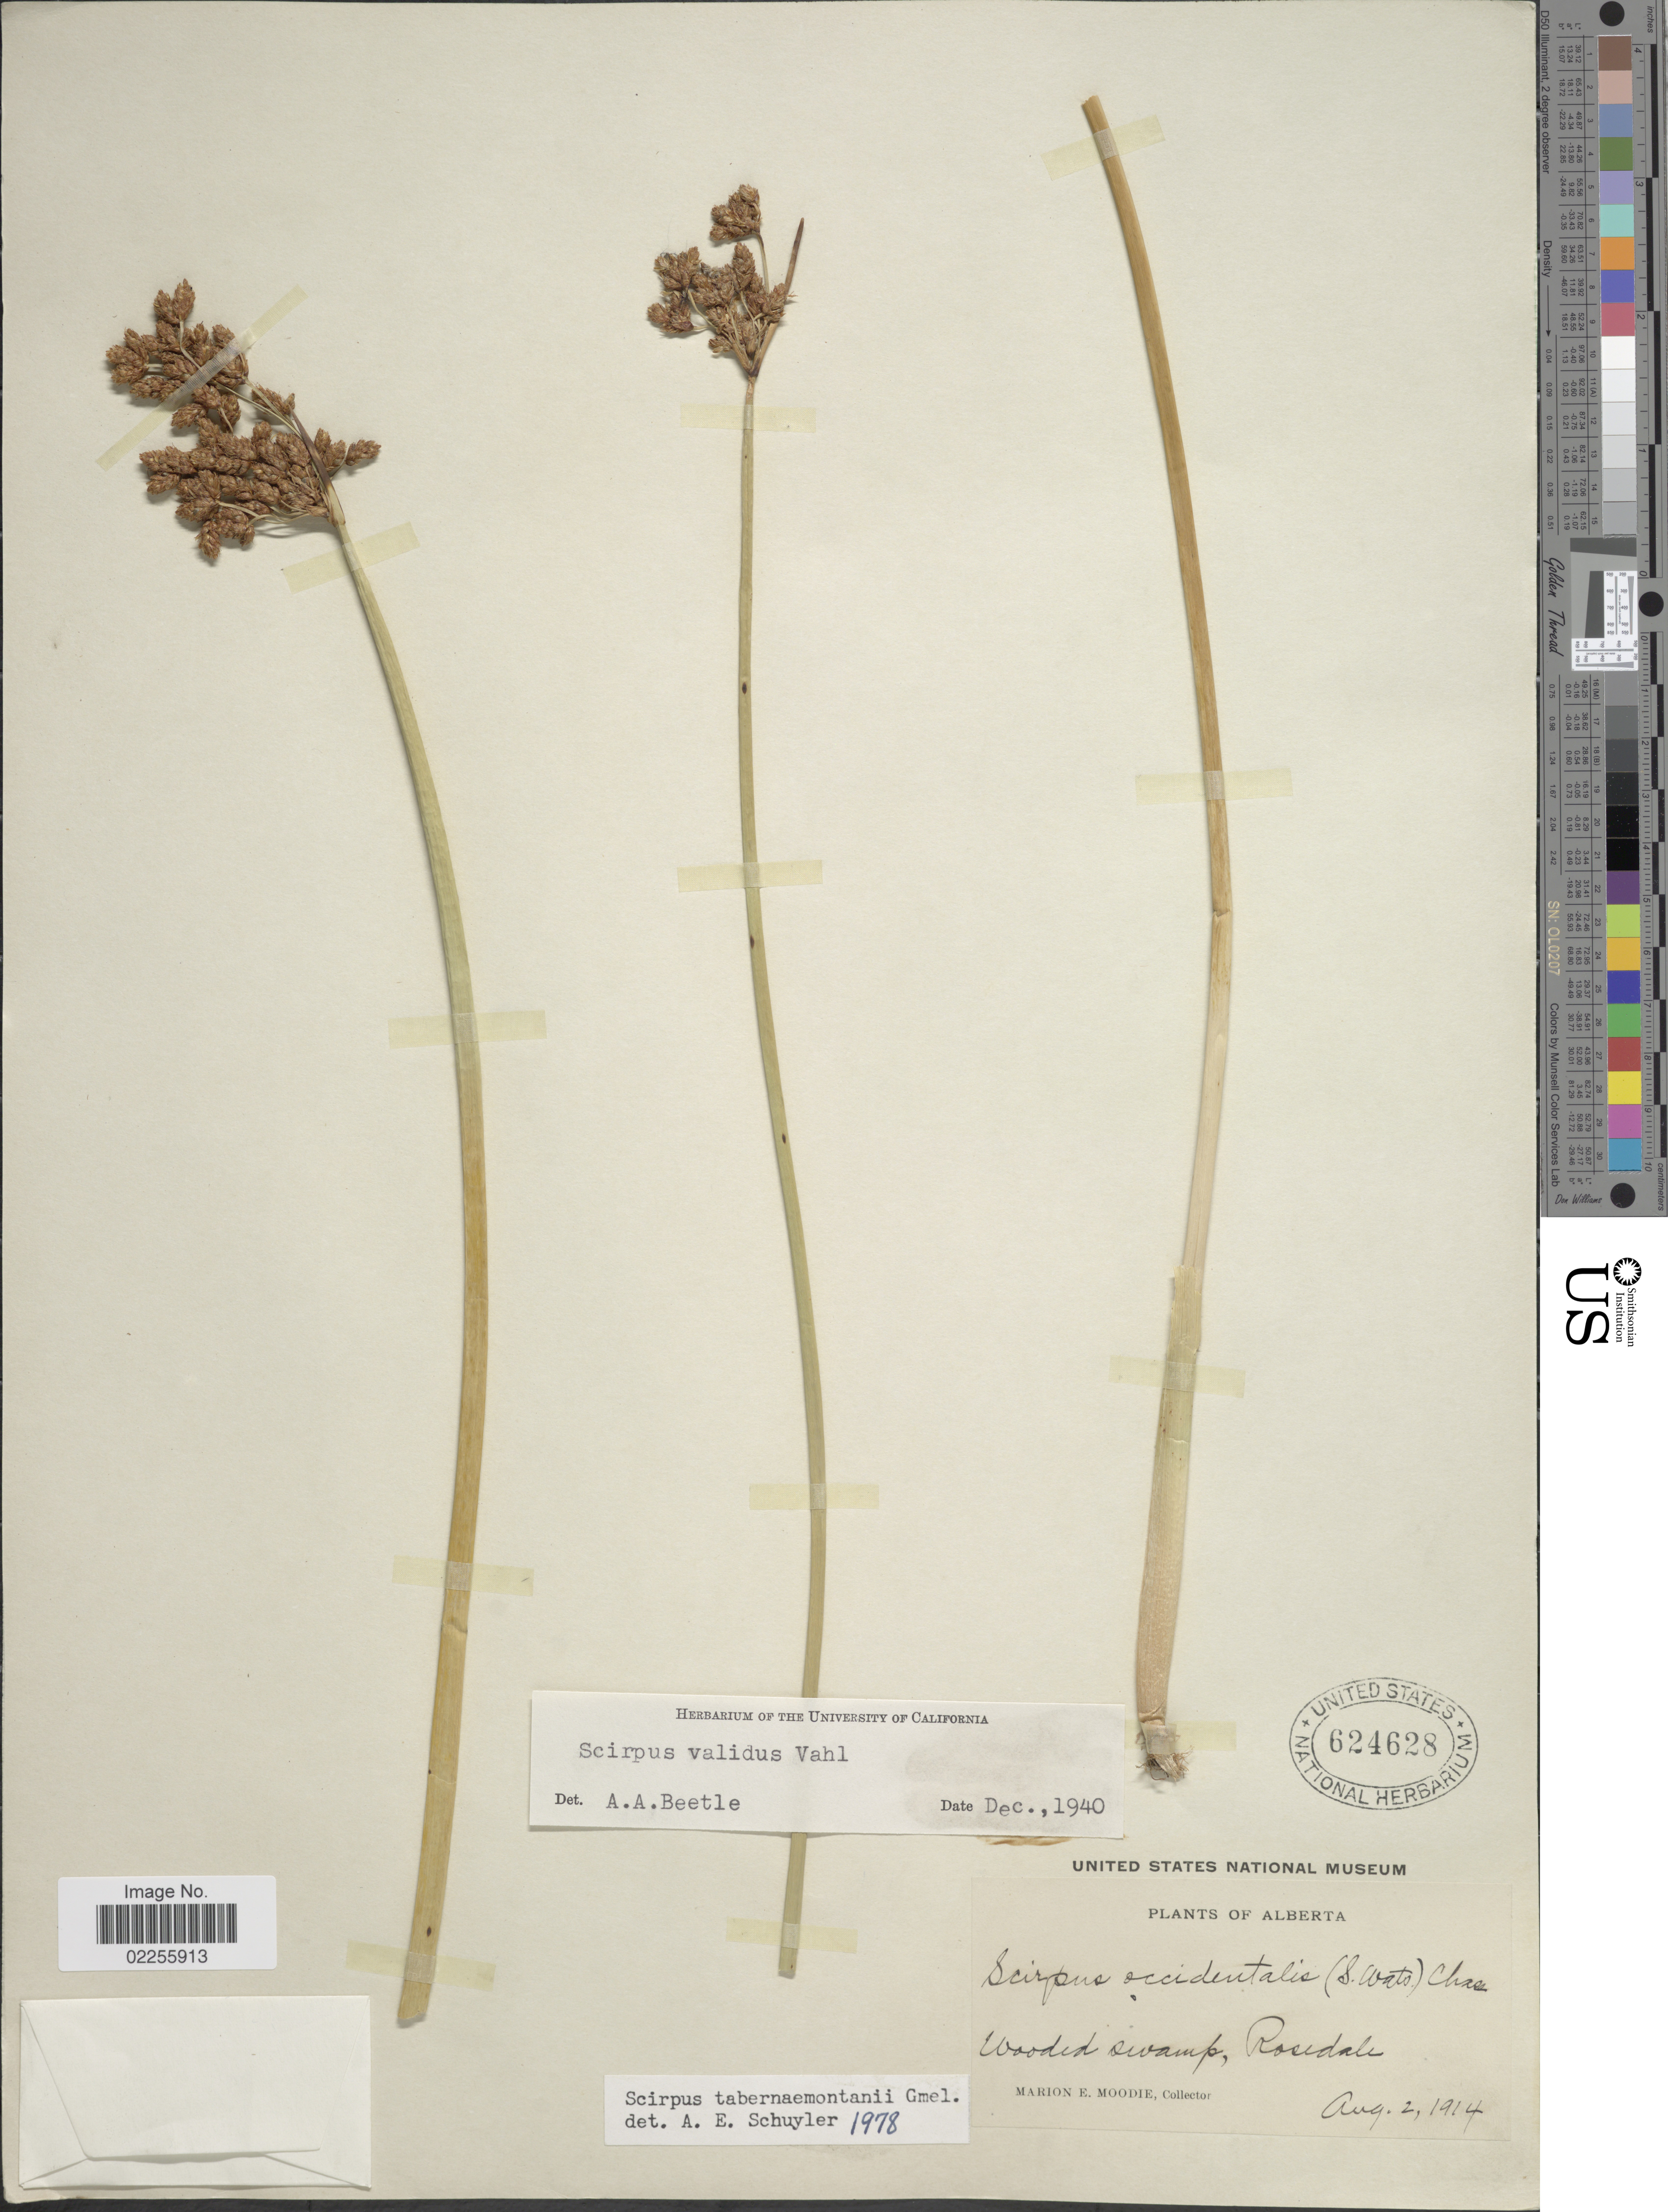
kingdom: Plantae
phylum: Tracheophyta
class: Liliopsida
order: Poales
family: Cyperaceae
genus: Schoenoplectus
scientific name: Schoenoplectus tabernaemontani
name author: (C.C. Gmel.) Palla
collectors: M. E. Moodie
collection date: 1914-08-02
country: Canada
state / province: Alberta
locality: Wooded swamp, Rosedale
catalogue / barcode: US 624628